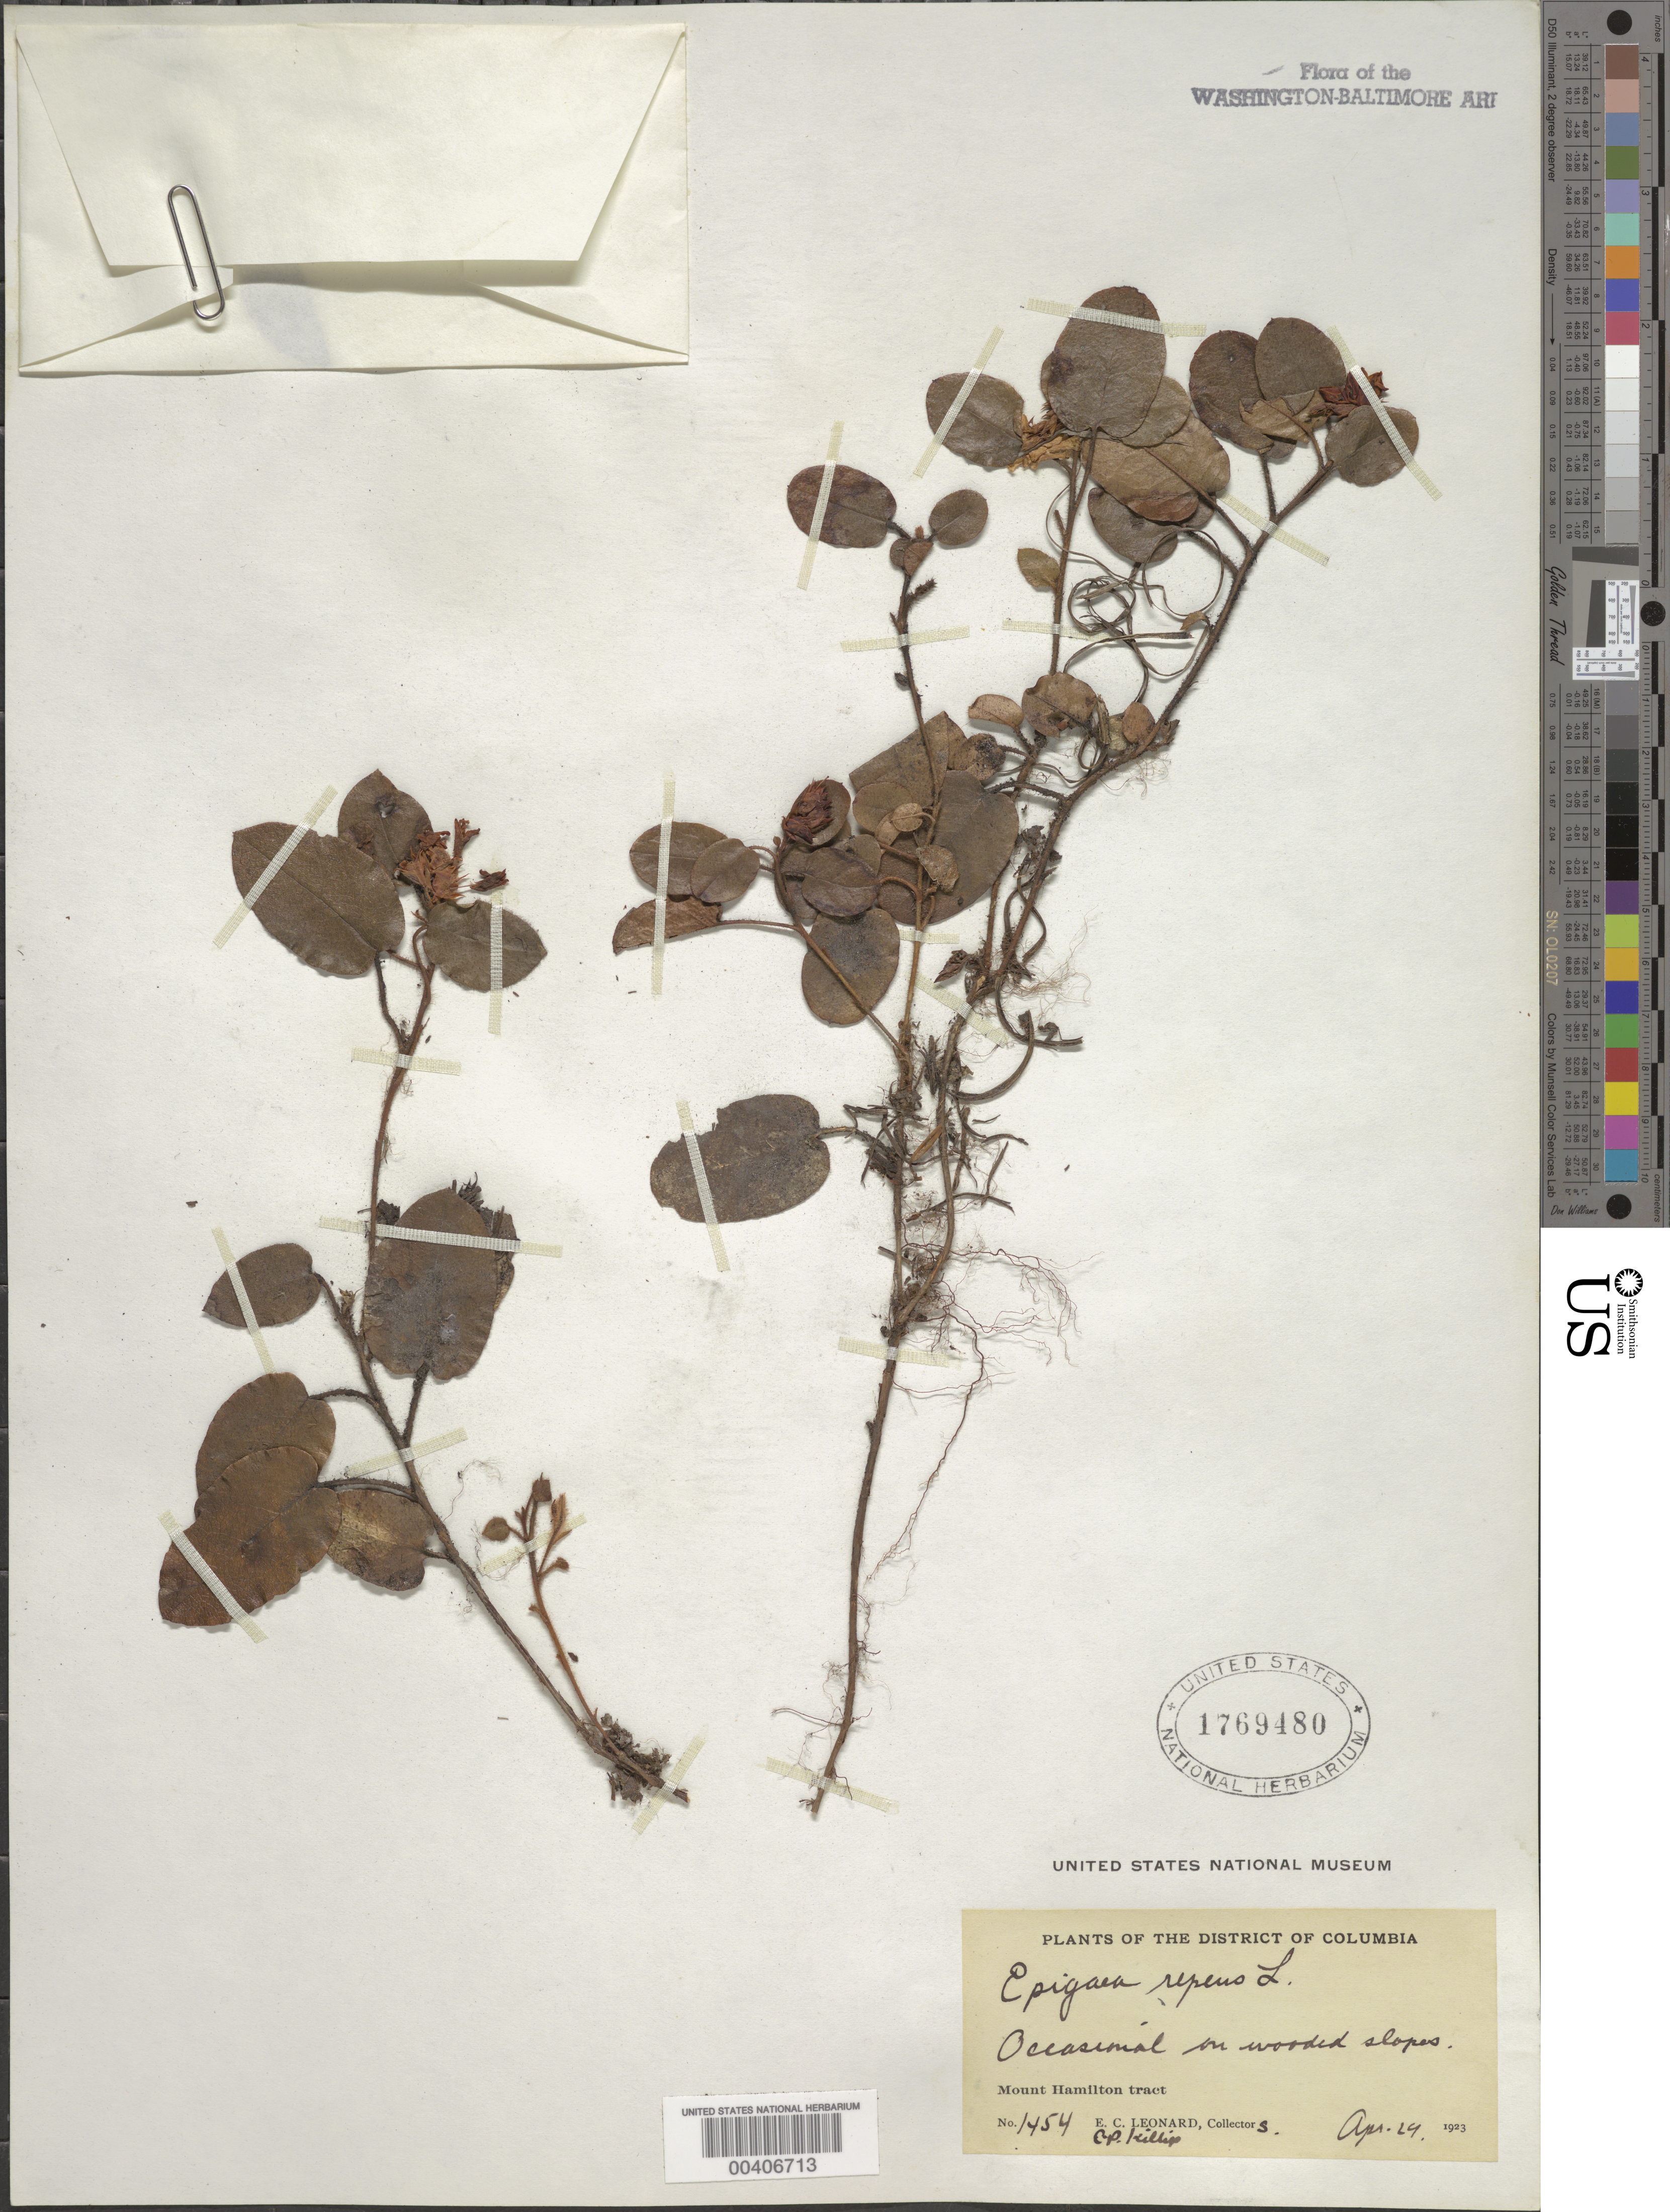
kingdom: Plantae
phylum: Tracheophyta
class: Magnoliopsida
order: Ericales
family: Ericaceae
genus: Epigaea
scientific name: Epigaea repens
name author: L.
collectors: E. C. Leonard & E. P. Killip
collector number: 1454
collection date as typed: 29 Apr 1923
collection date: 1923-04-29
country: United States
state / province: District of Columbia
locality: Mount Hamilton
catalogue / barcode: US 1769480